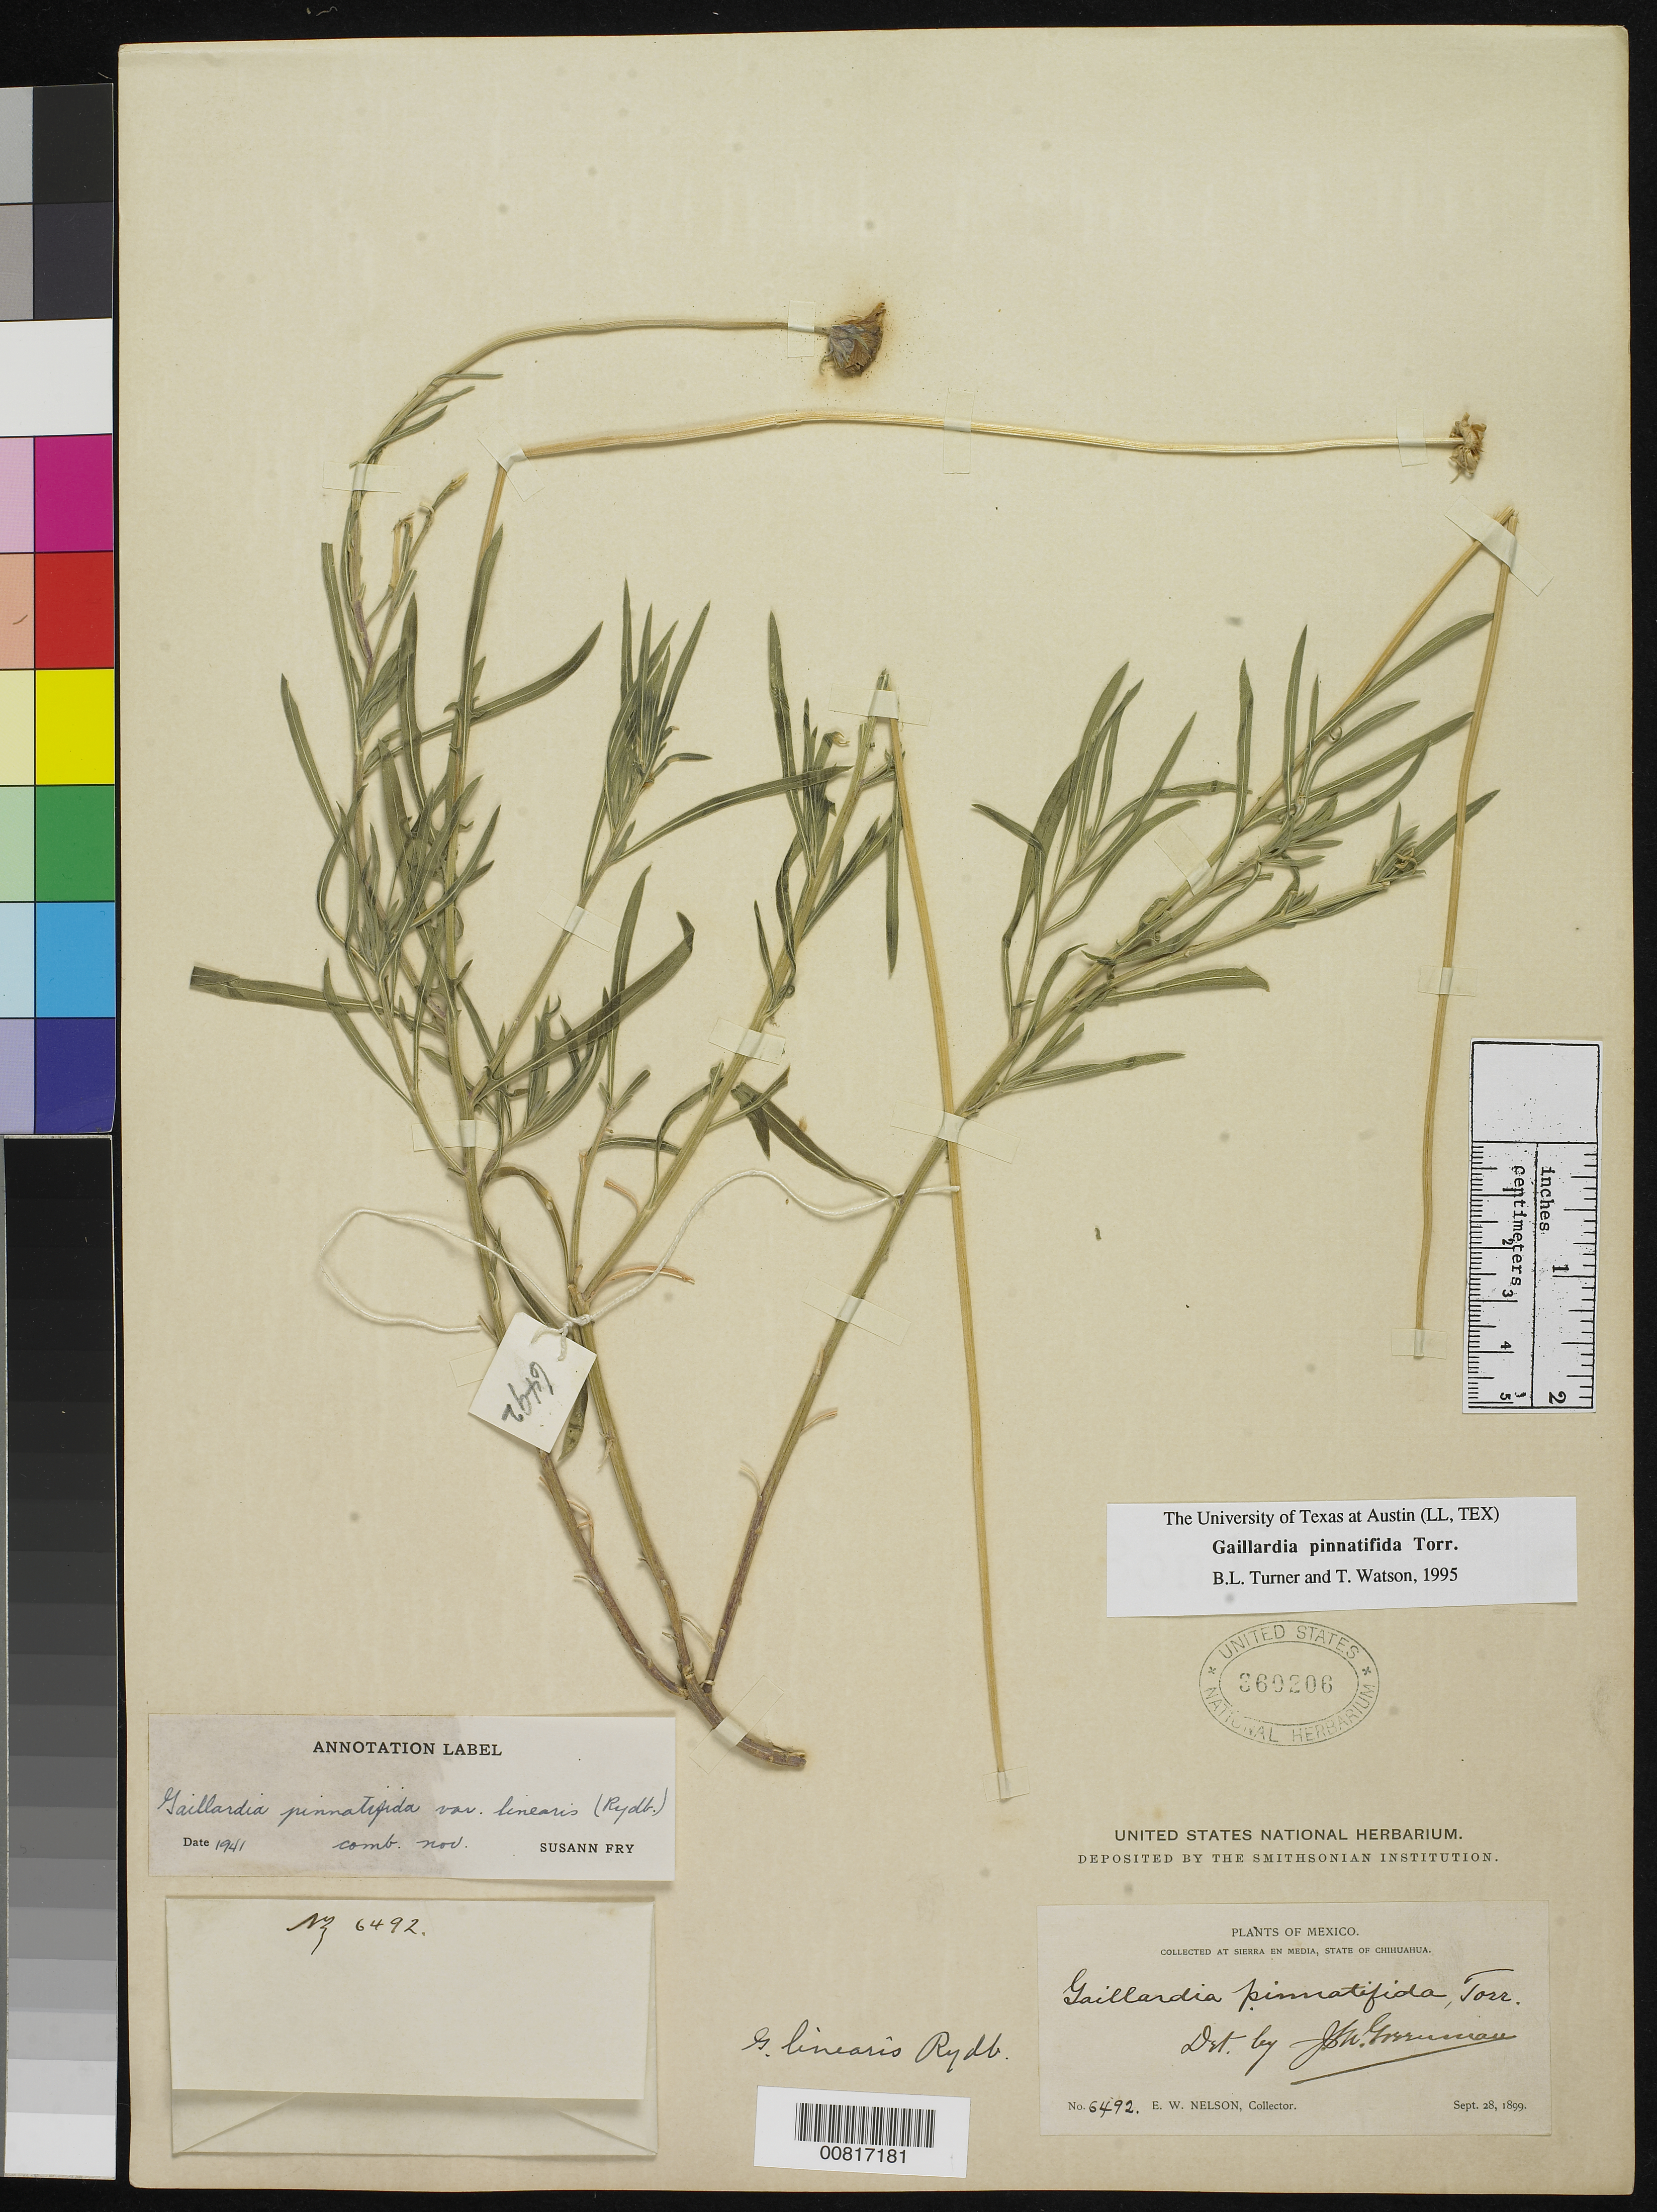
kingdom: Plantae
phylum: Tracheophyta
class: Magnoliopsida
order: Asterales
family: Asteraceae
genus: Gaillardia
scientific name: Gaillardia pinnatifida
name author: Torr.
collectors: E. W. Nelson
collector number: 6492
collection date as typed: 28 Sep 1899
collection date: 1899-09-28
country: Mexico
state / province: Chihuahua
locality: Sierra en Media, Chihuahua.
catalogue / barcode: US 360206